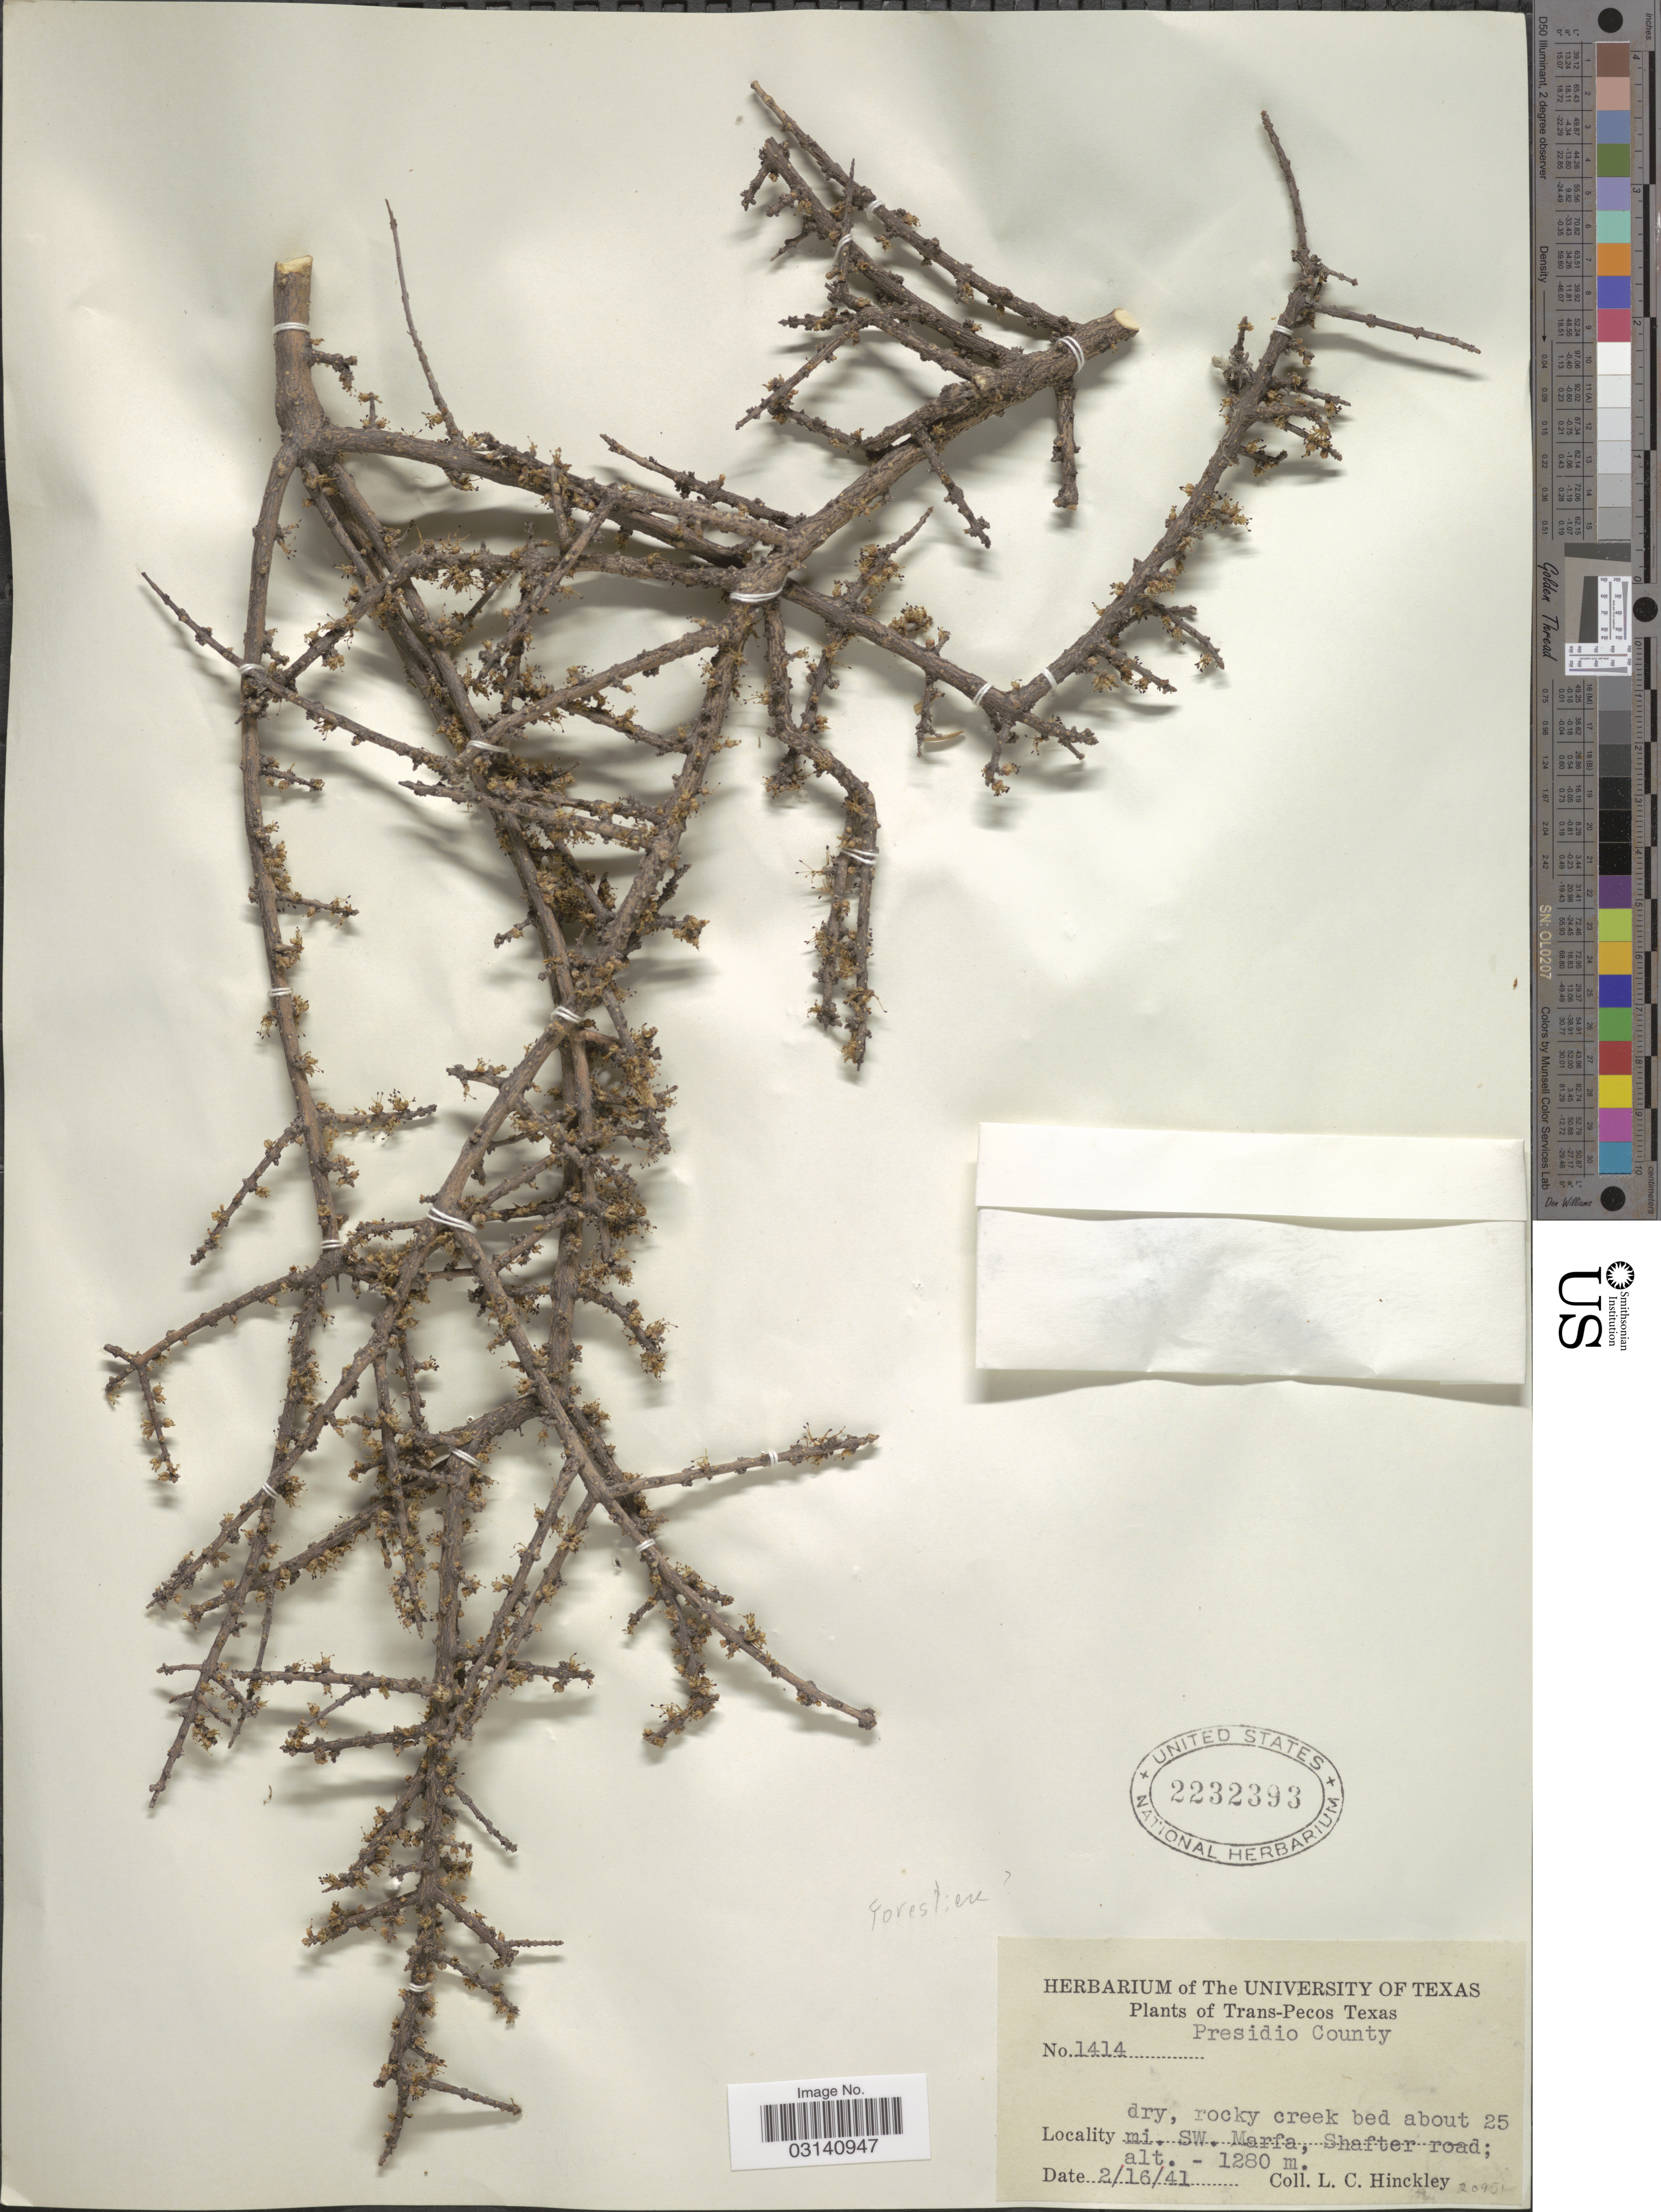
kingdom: Plantae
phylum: Tracheophyta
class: Magnoliopsida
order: Lamiales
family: Oleaceae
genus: Forestiera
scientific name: Forestiera sp.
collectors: L. Hinckley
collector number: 1414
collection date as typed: Transcribed d/m/y: 16/2/41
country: United States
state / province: Texas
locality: Trans-Pecos. Presidio County. About 25 mi. SW. Marfa, Shafter road.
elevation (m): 1280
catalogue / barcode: US 2232393